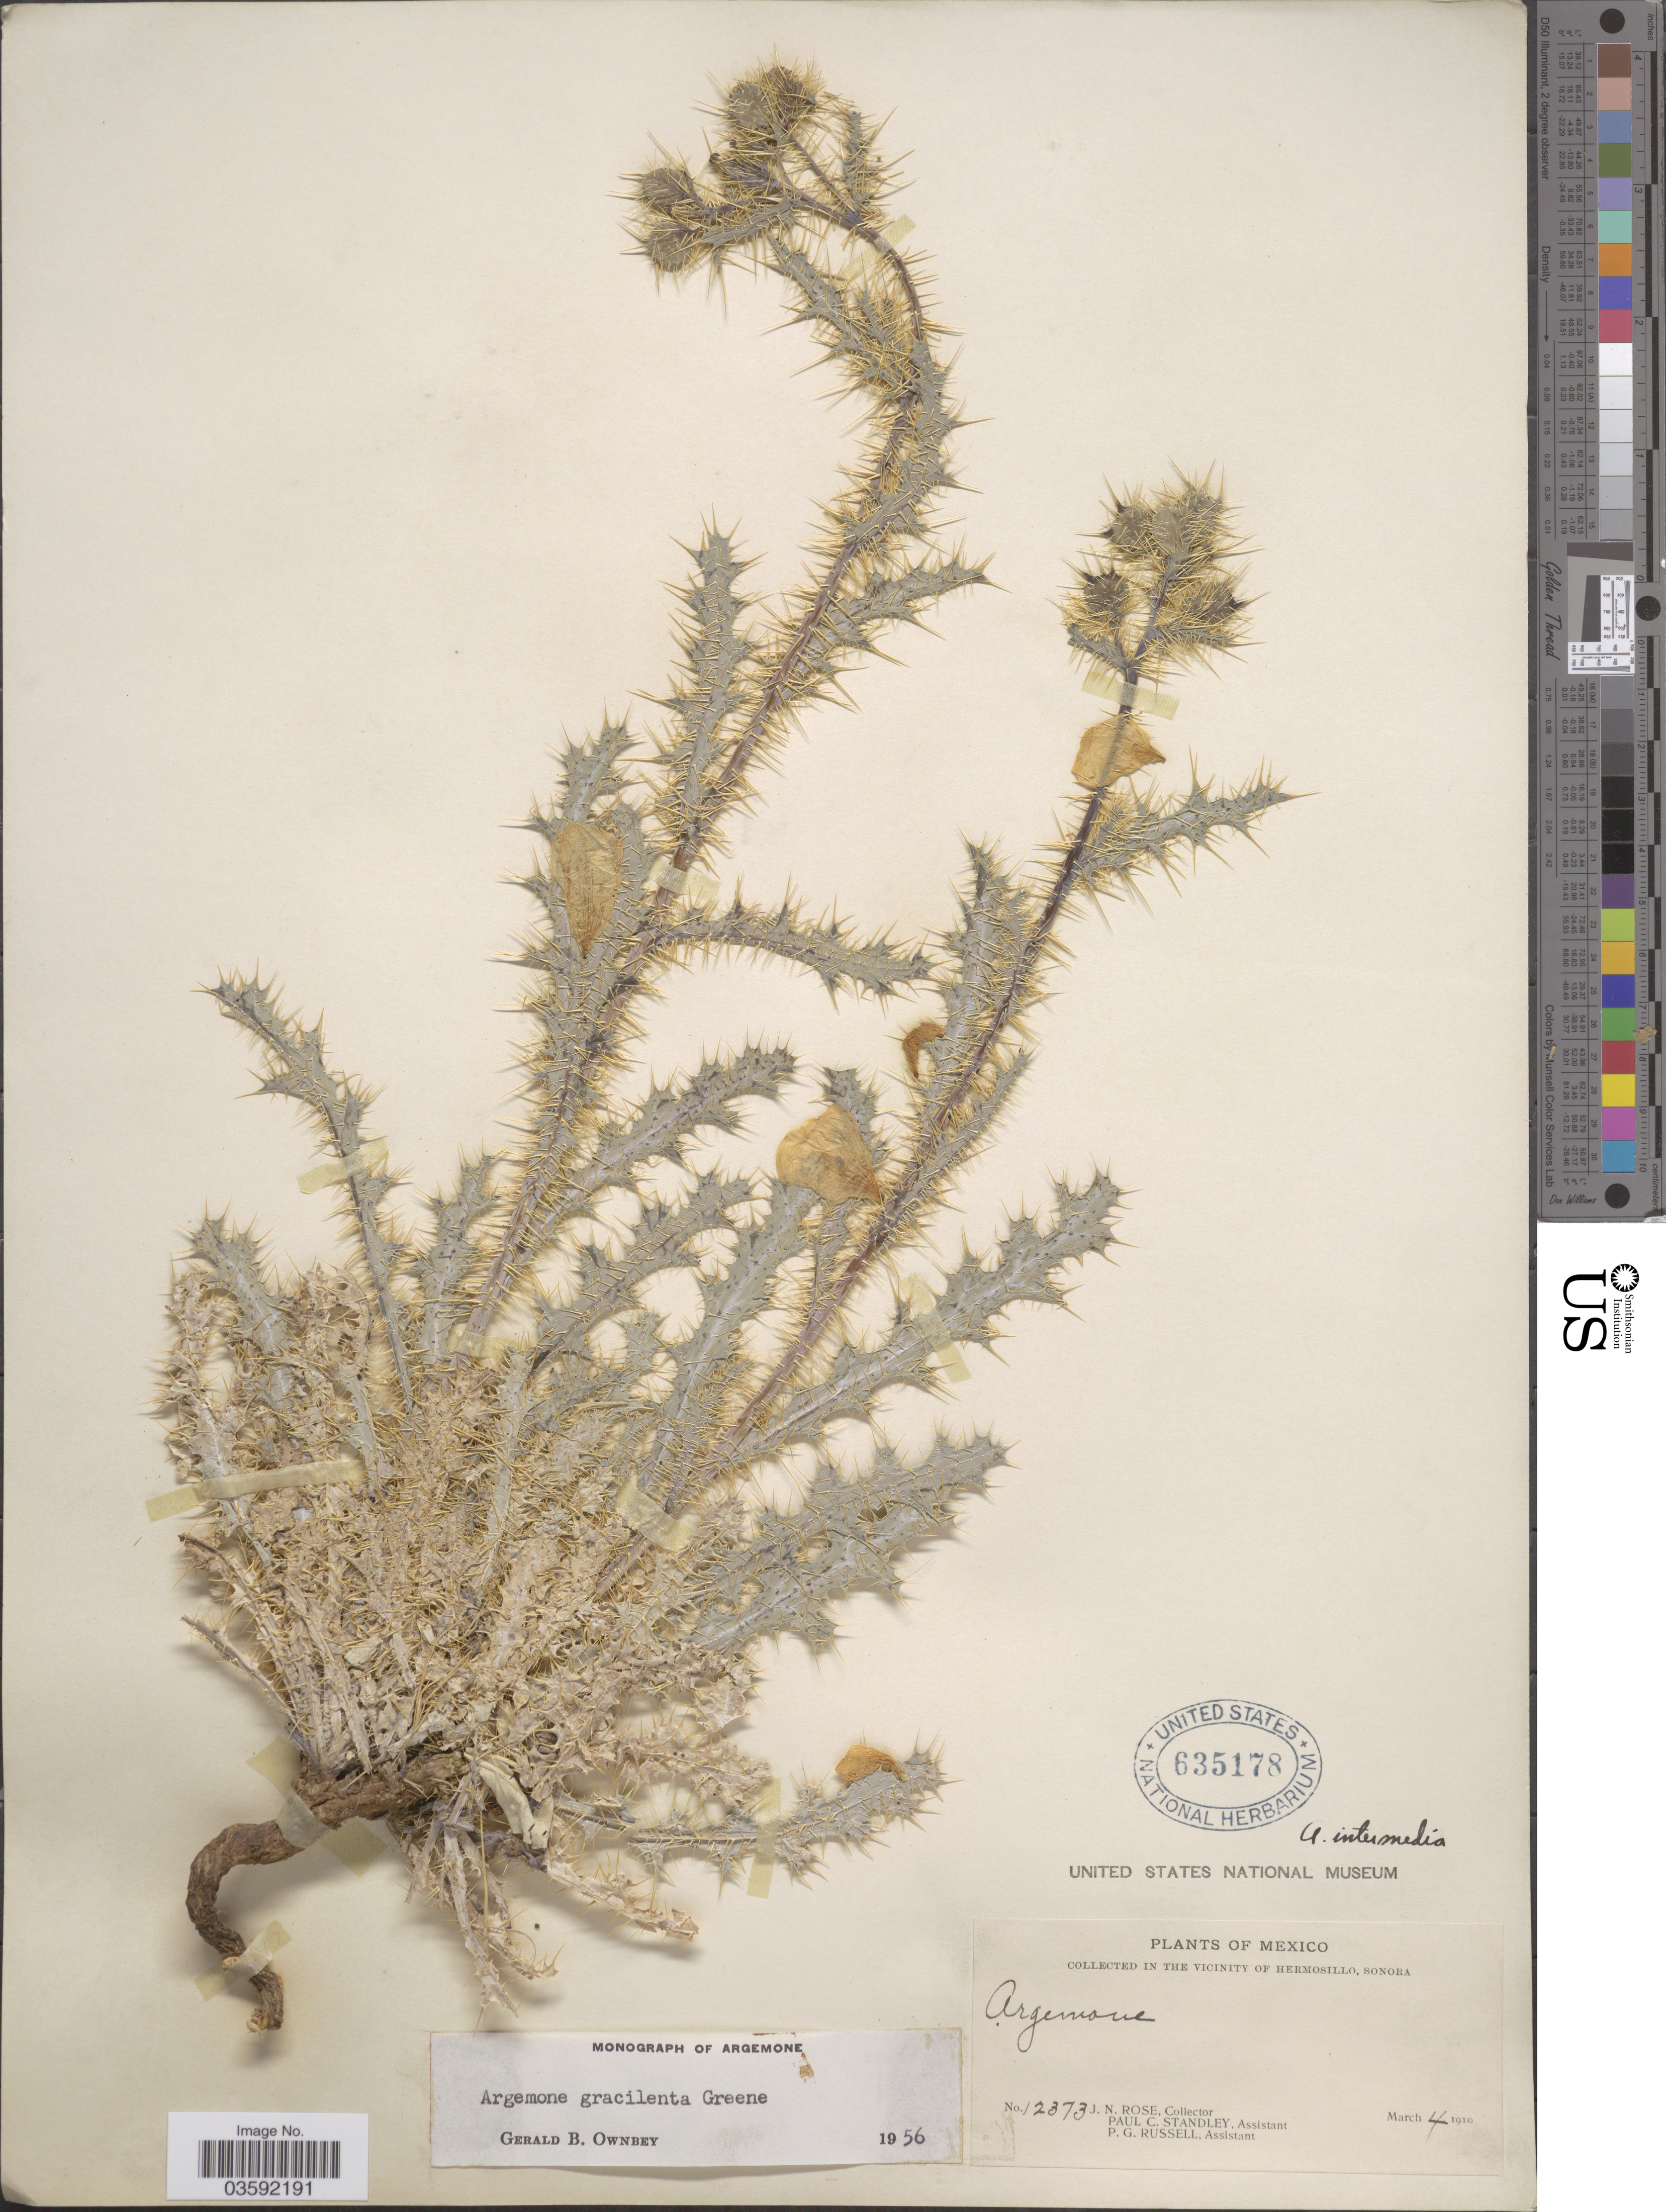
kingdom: Plantae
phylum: Tracheophyta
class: Magnoliopsida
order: Ranunculales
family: Papaveraceae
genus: Argemone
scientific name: Argemone gracilenta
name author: Greene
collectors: J. N. Rose, P. C. Standley & P. G. Russell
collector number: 12373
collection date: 1910-03-04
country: Mexico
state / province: Sonora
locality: In The Vicinity of Hermosillo.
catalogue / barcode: US 635178